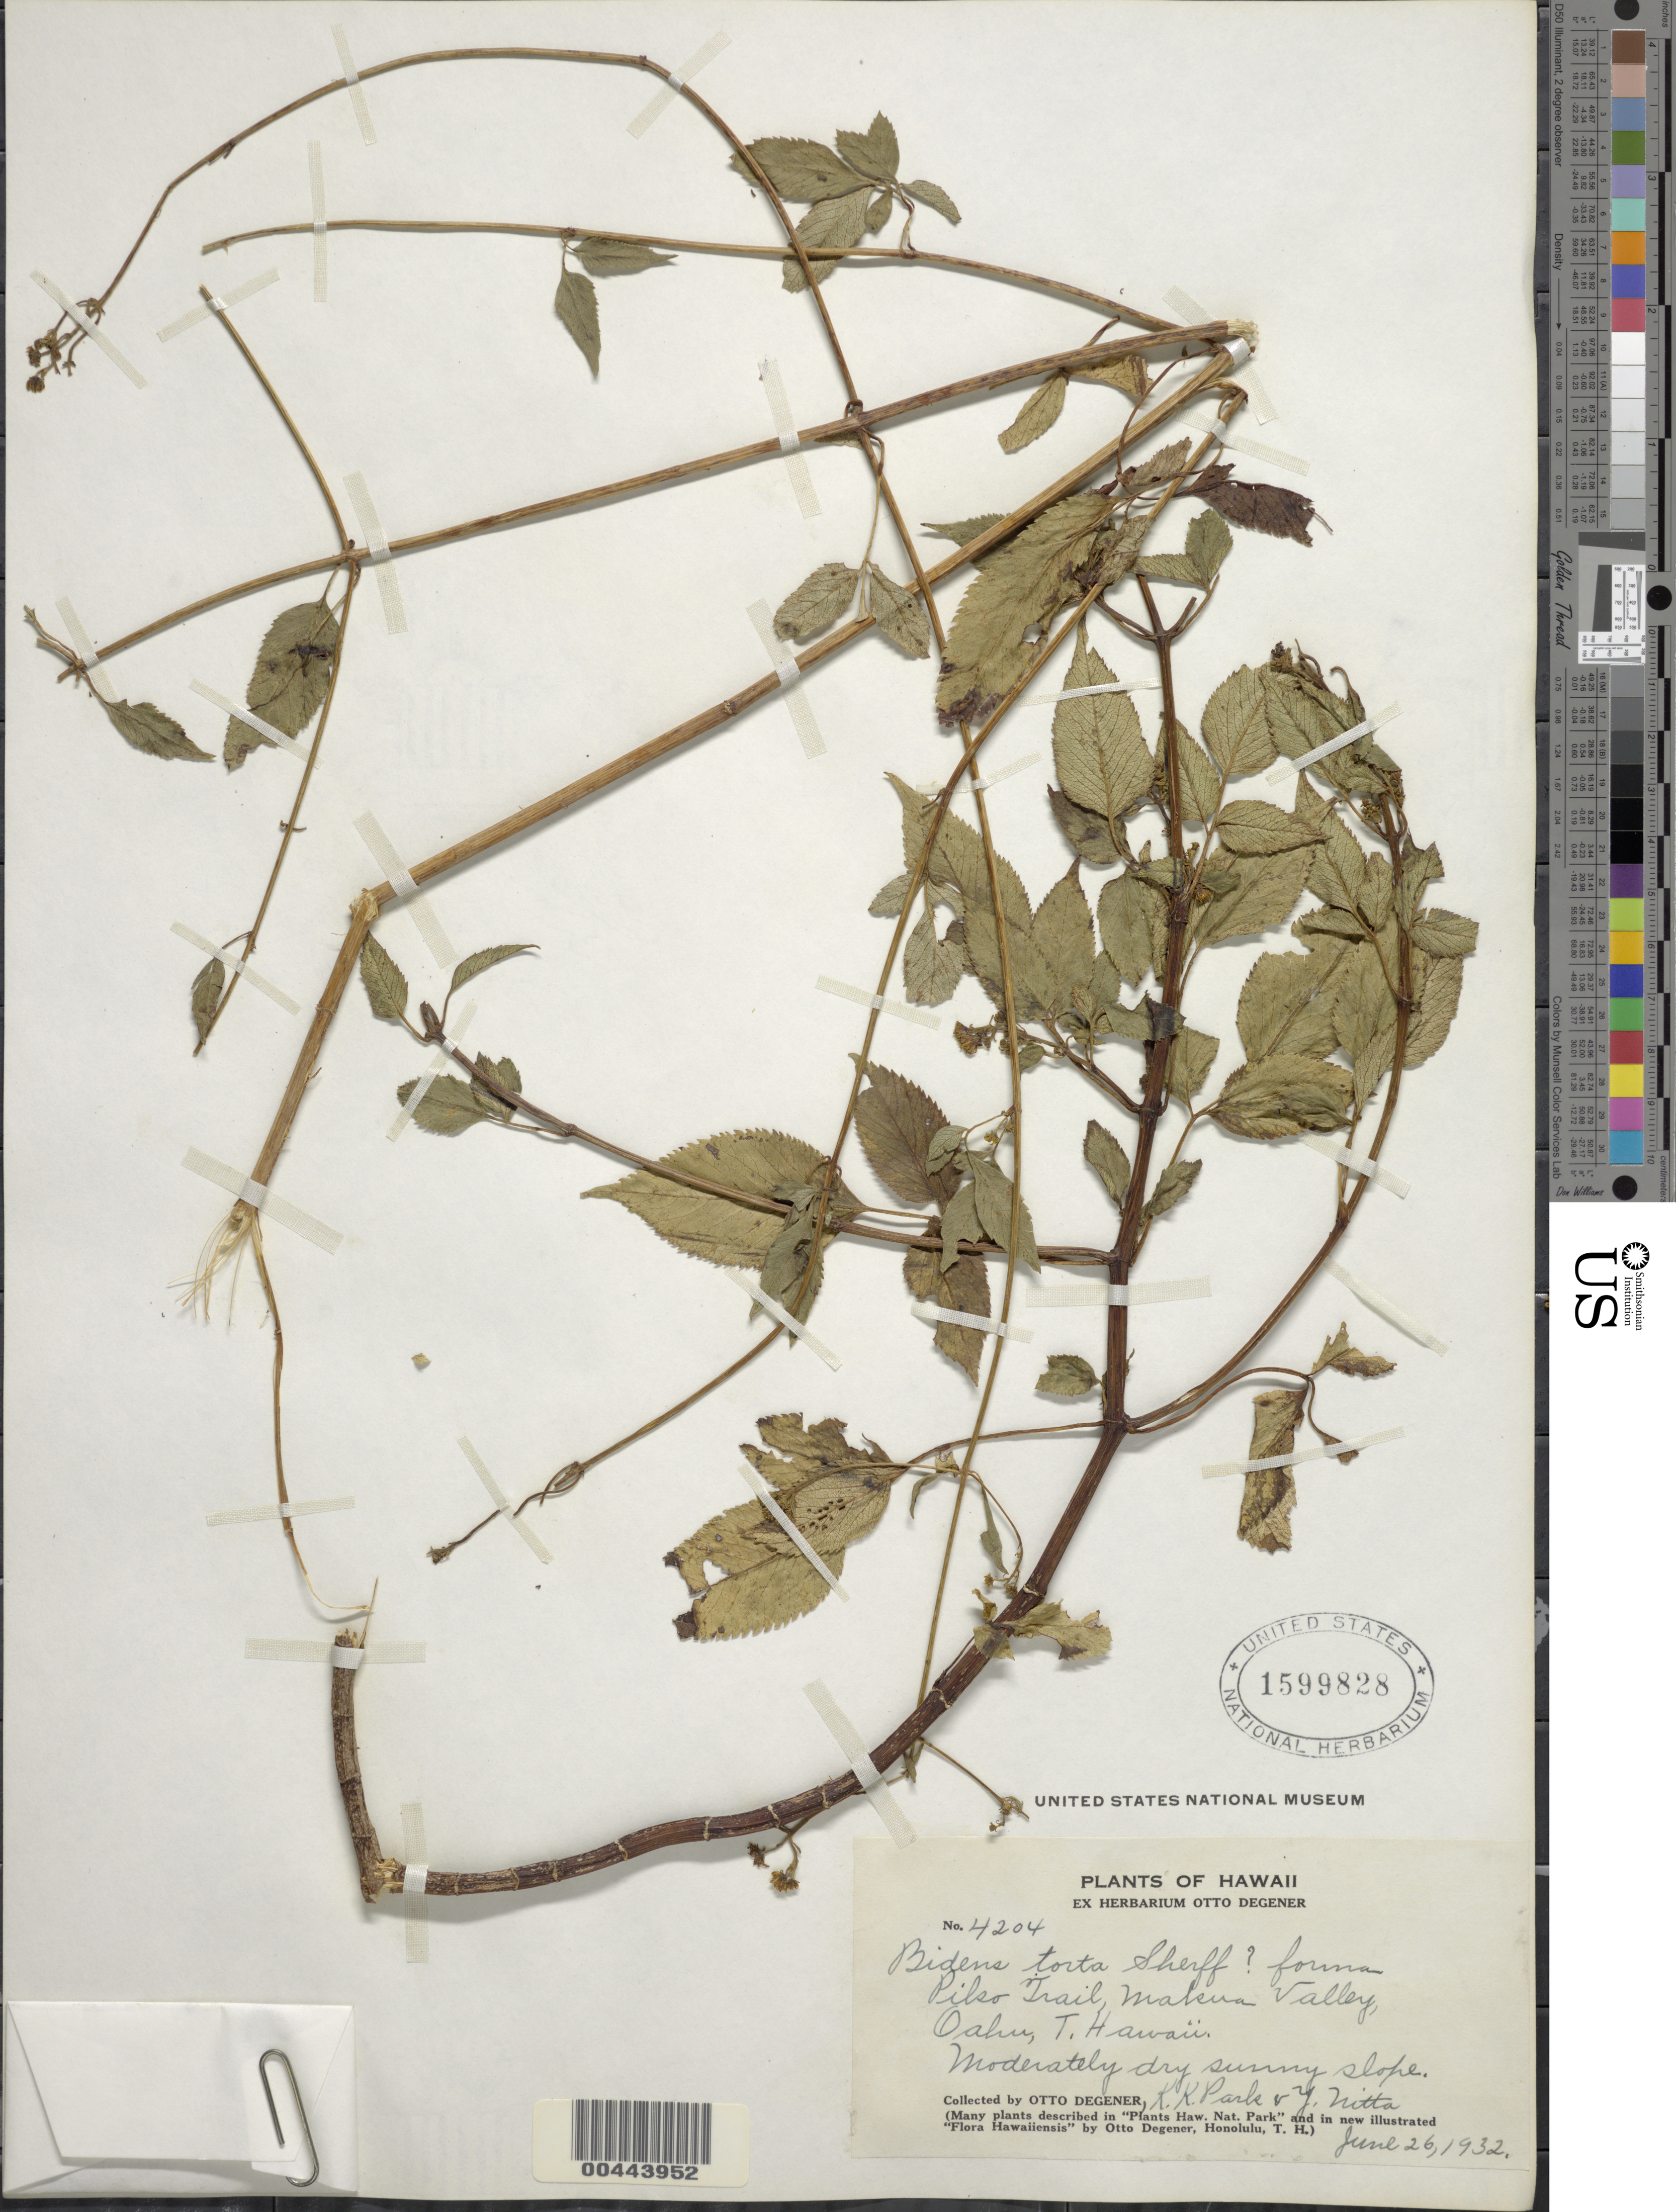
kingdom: Plantae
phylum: Tracheophyta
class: Magnoliopsida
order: Asterales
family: Asteraceae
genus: Bidens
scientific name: Bidens torta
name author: Sherff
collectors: O. Degener, K. Park & Y. Nitta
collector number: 4204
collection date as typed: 26 Jun 1932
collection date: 1932-06-26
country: United States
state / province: Hawaii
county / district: Honolulu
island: Oahu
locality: Piko Trail, Makua Valley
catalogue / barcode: US 1599828